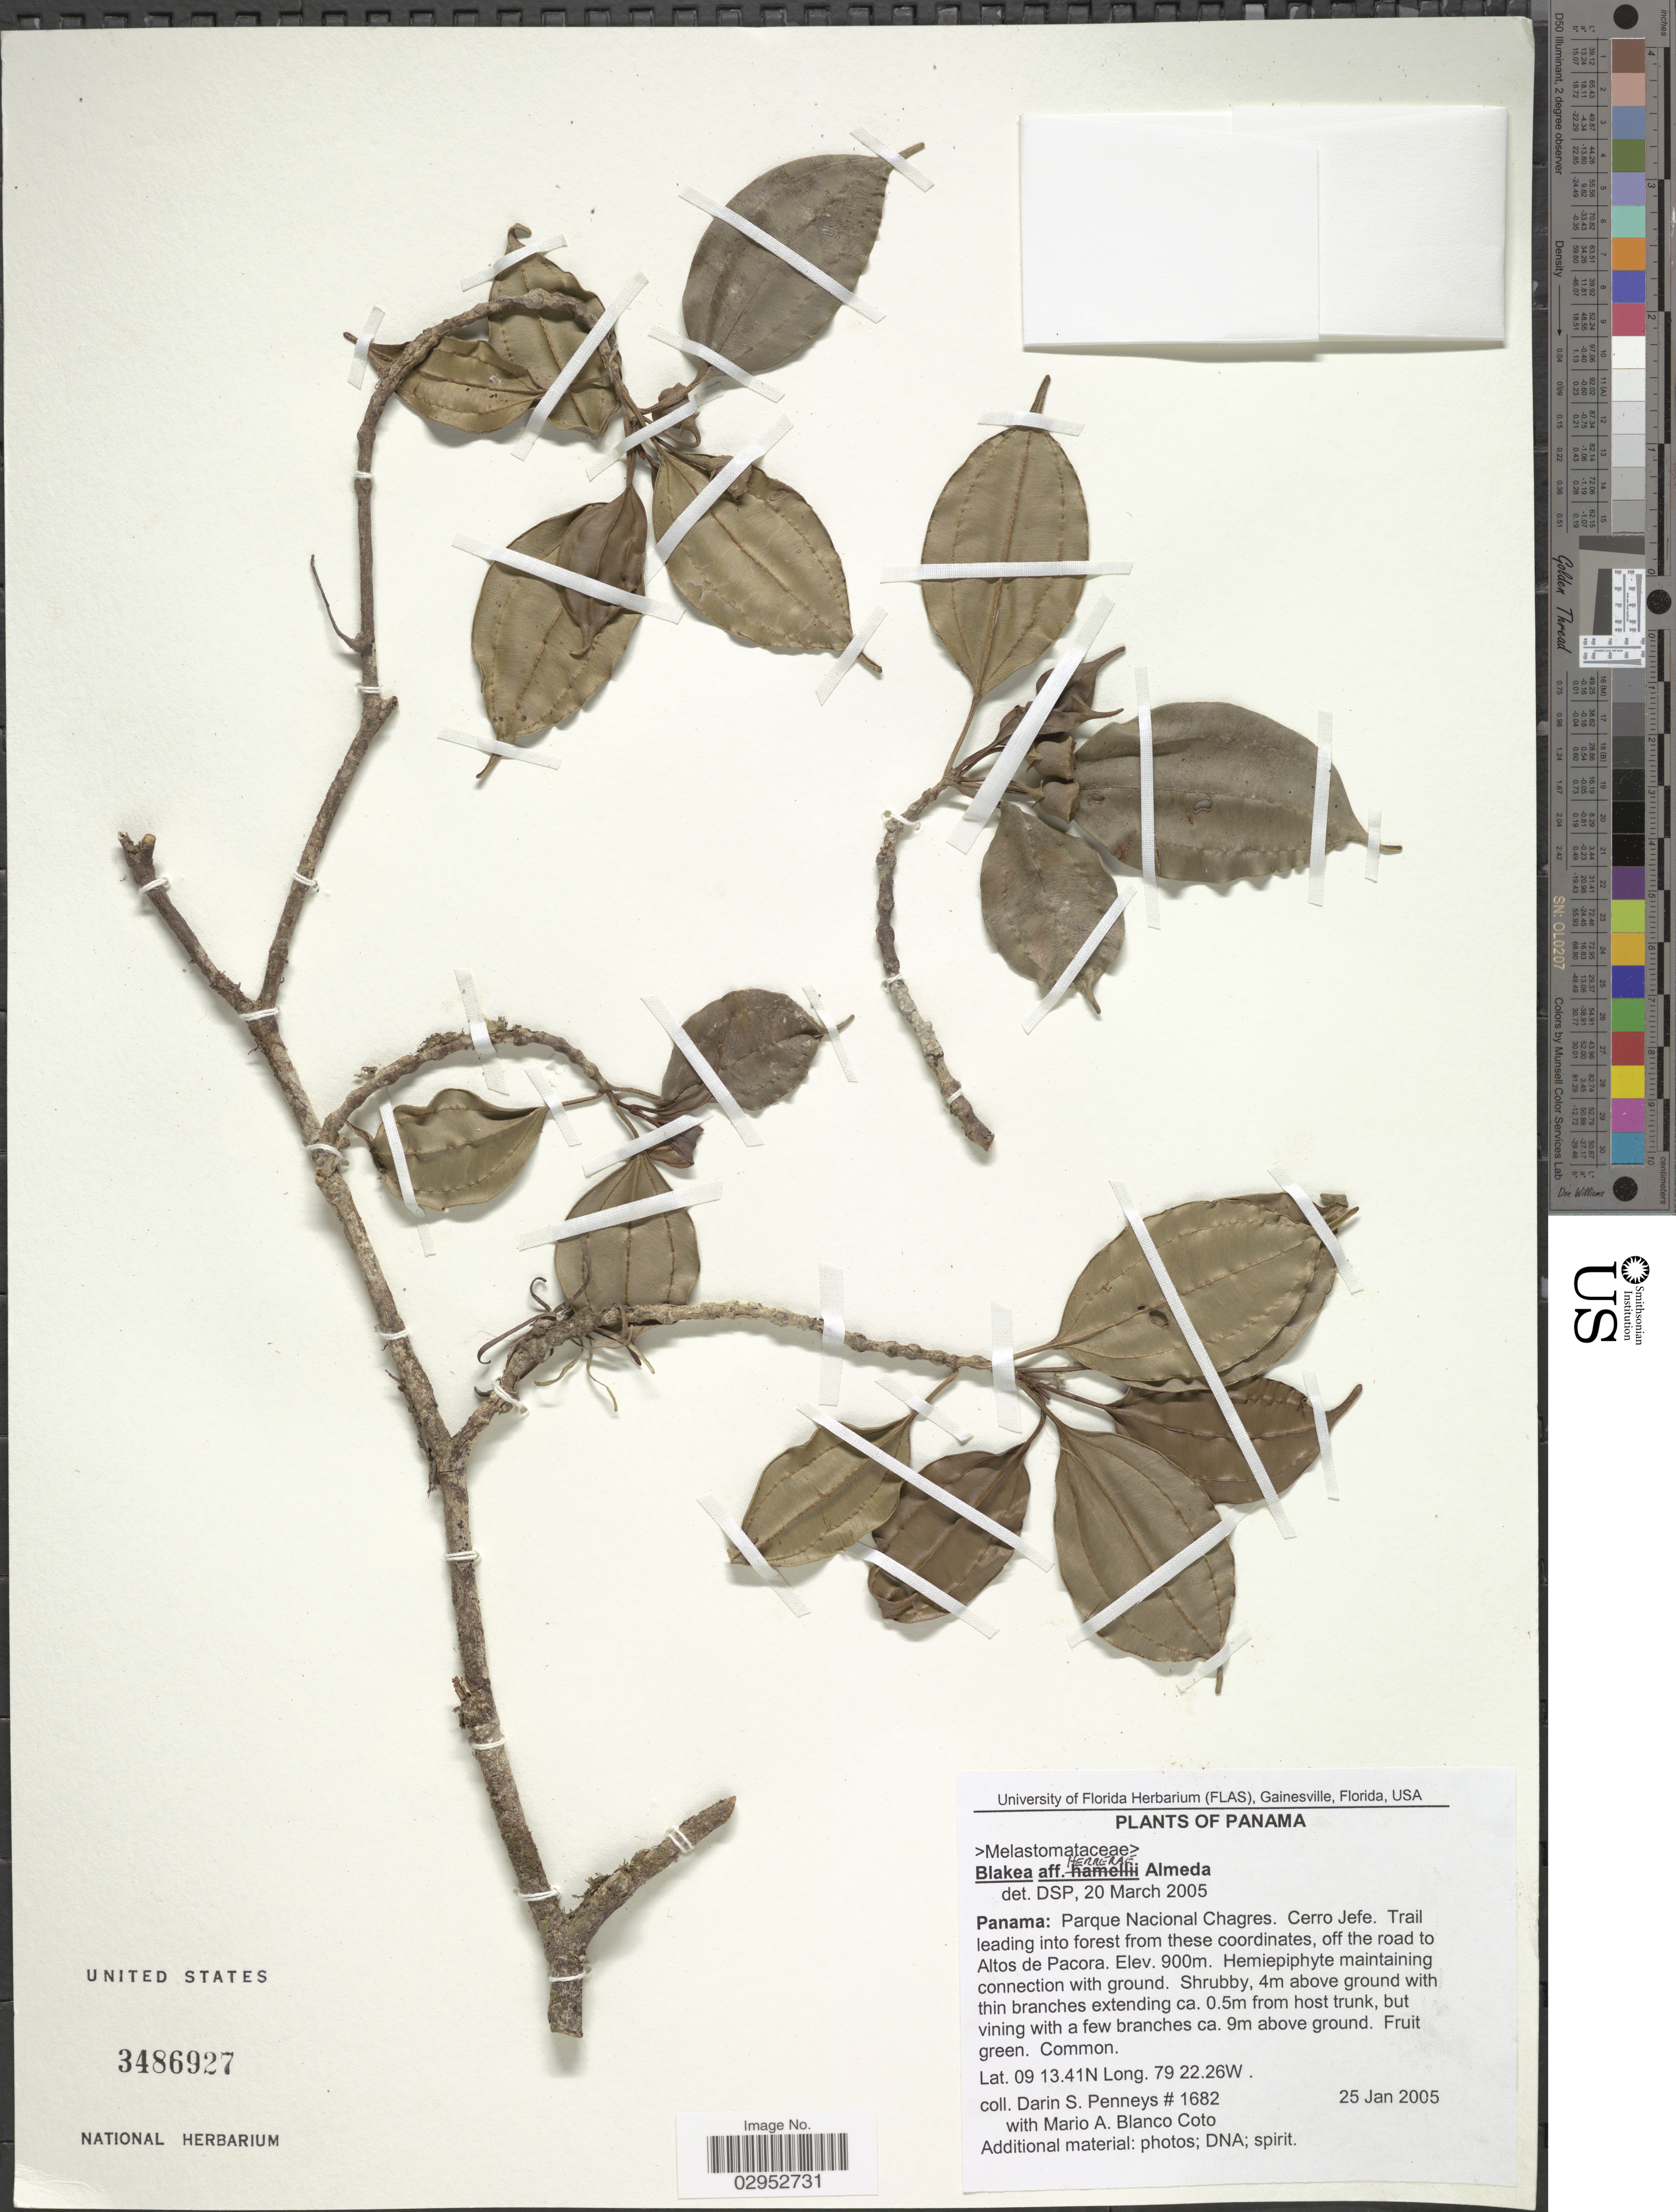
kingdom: Plantae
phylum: Tracheophyta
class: Magnoliopsida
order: Myrtales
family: Melastomataceae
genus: Blakea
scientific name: Blakea herrerae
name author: Almeda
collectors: D. S. Penneys & M. Blanco Coto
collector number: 1682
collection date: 2005-01-25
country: Panama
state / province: Panamá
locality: Panama: Parque Nacional Chagres. Cerro Jefe. Trail leading into forest from these coordinates, off the road to Altos de Pacora.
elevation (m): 900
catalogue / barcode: US 3486927